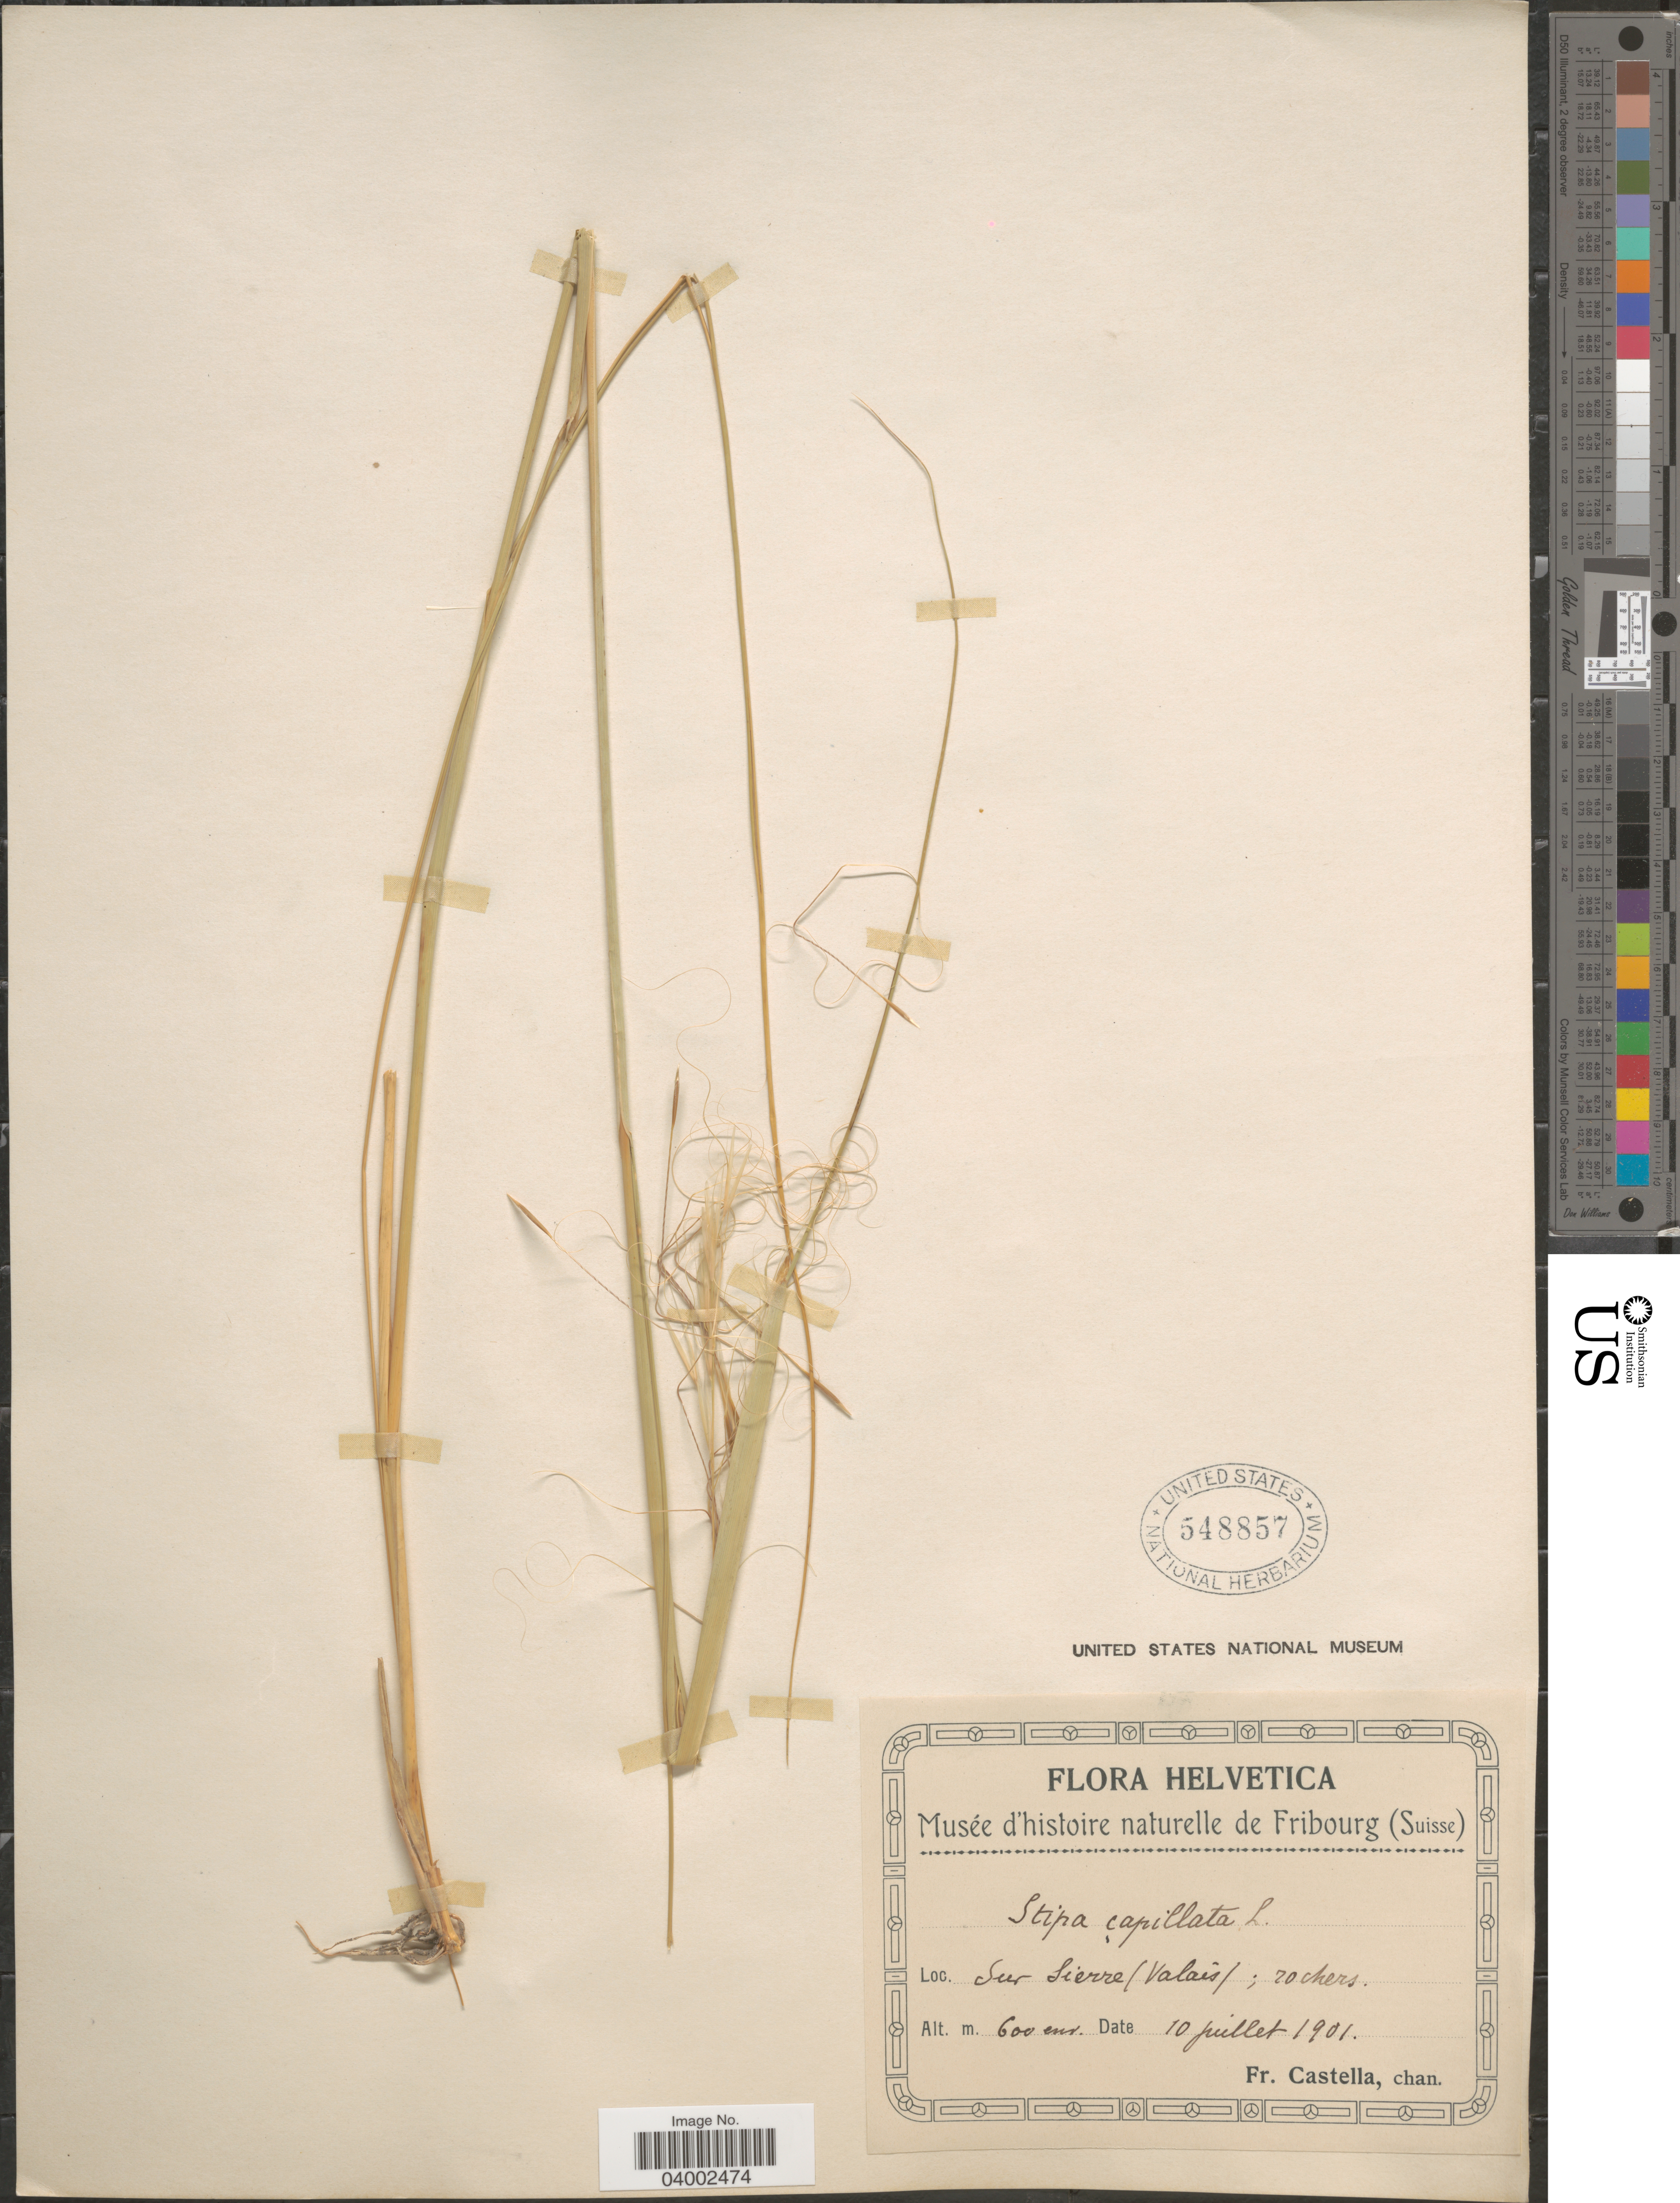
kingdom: Plantae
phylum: Tracheophyta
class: Liliopsida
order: Poales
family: Poaceae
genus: Stipa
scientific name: Stipa capillata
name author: L.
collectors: Fr. Castella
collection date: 1901-07-10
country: Switzerland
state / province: Valais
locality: Helvetica. Sur Sierra (Valais); rochers.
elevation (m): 600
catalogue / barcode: US 548857